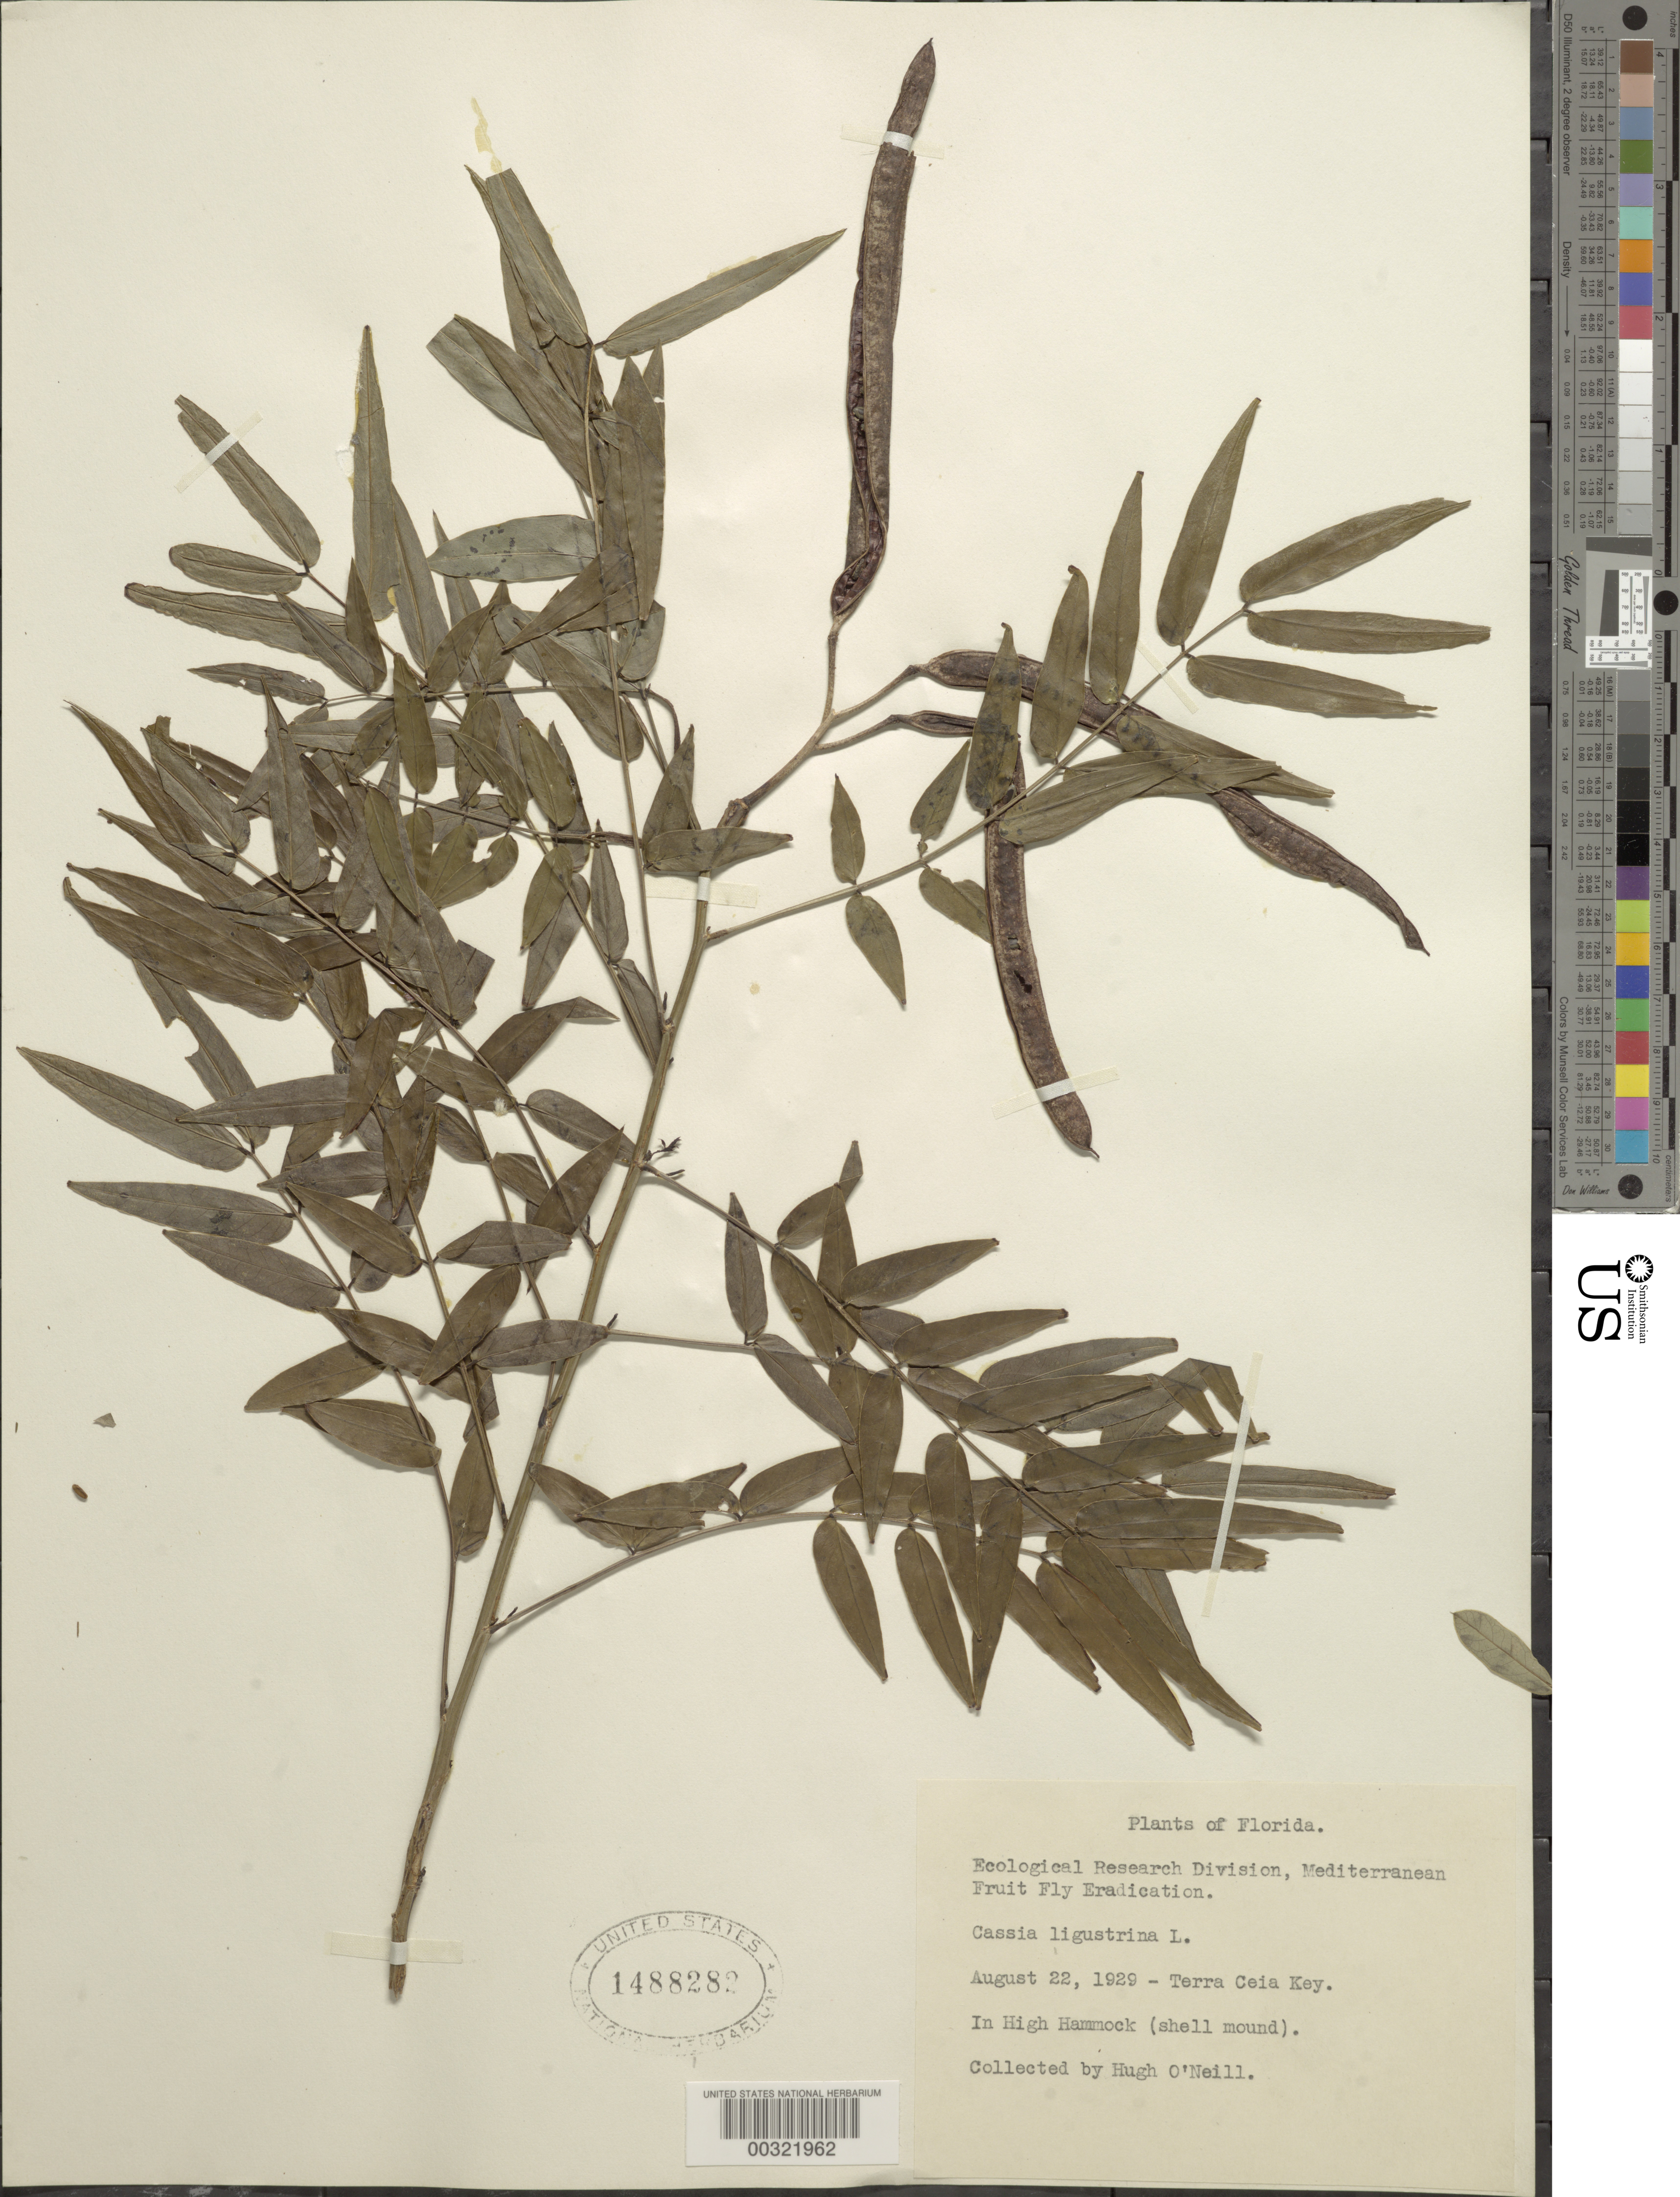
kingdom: Plantae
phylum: Tracheophyta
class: Magnoliopsida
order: Fabales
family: Fabaceae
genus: Senna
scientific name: Senna ligustrina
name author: (L.) H.S. Irwin & Barneby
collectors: H. O'Neill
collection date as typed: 22 Aug 1929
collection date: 1929-08-22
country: United States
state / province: Florida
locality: Terra ceia key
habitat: In high hammock (shell mound)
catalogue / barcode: US 1488282